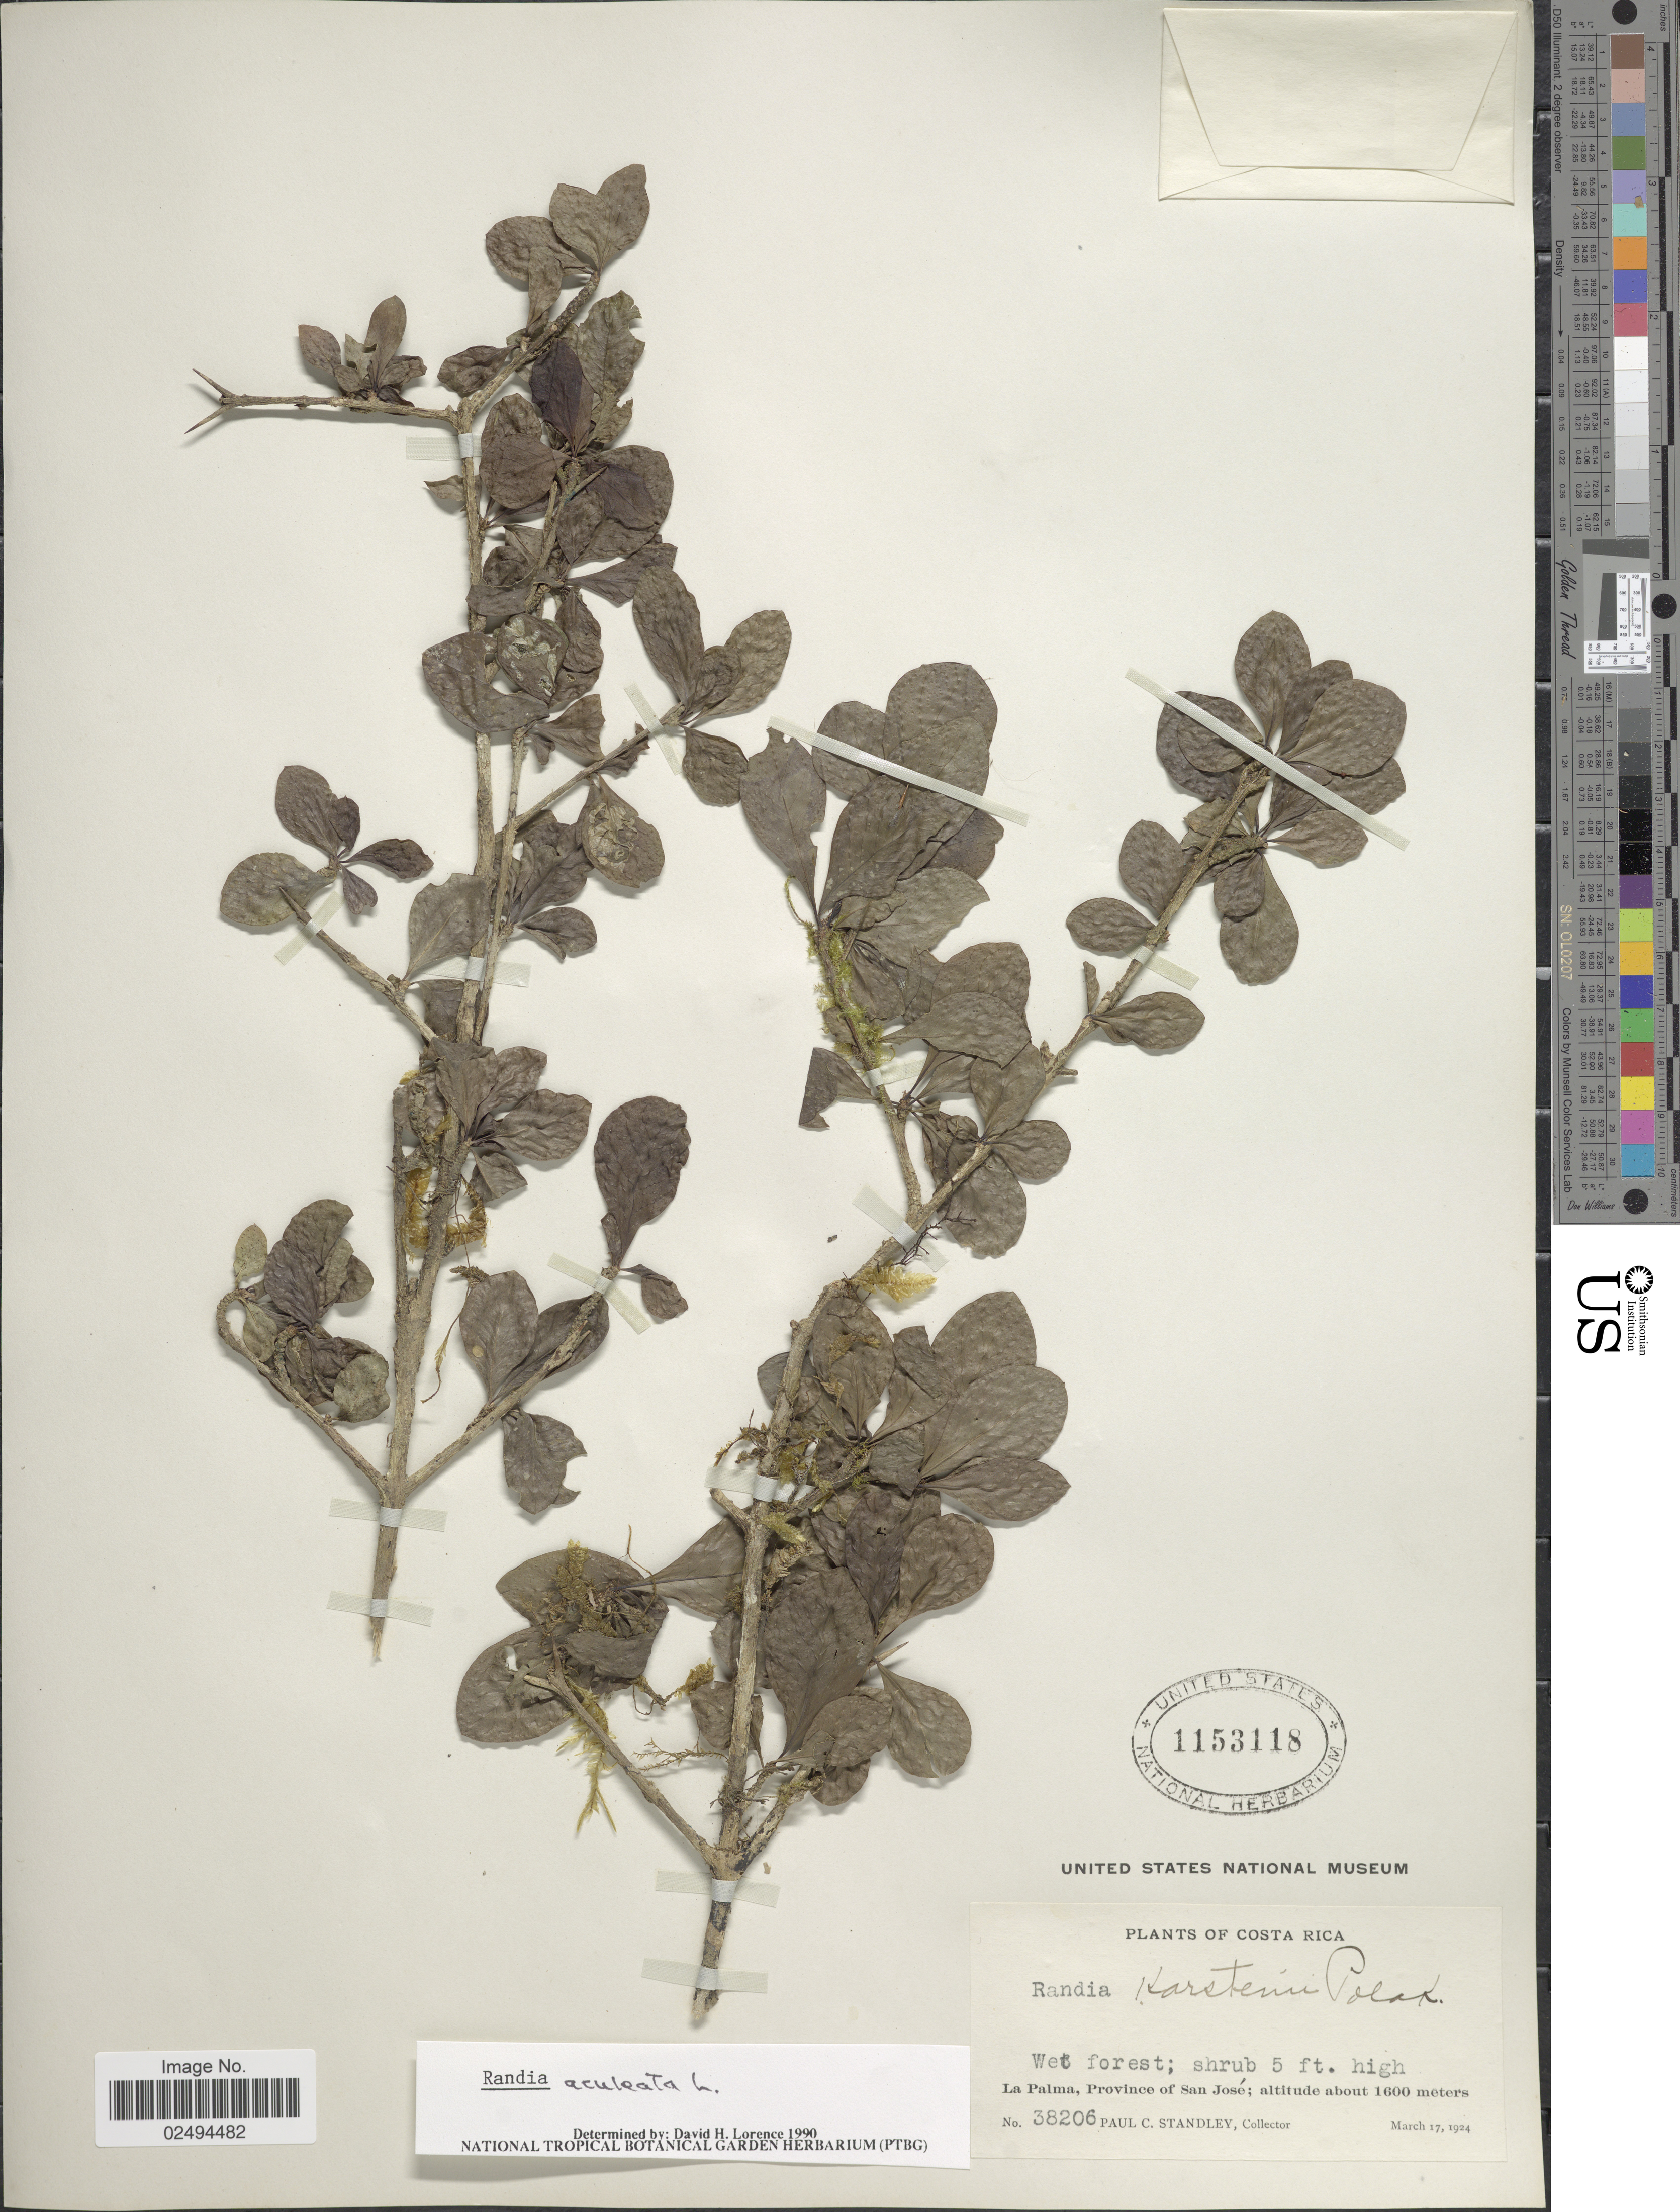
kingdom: Plantae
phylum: Tracheophyta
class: Magnoliopsida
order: Gentianales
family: Rubiaceae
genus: Randia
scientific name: Randia aculeata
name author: L.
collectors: P. C. Standley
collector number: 38206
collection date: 1924-03-17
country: Costa Rica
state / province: San José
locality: La Palma, Province of San Jose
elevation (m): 1600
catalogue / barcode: US 1153118